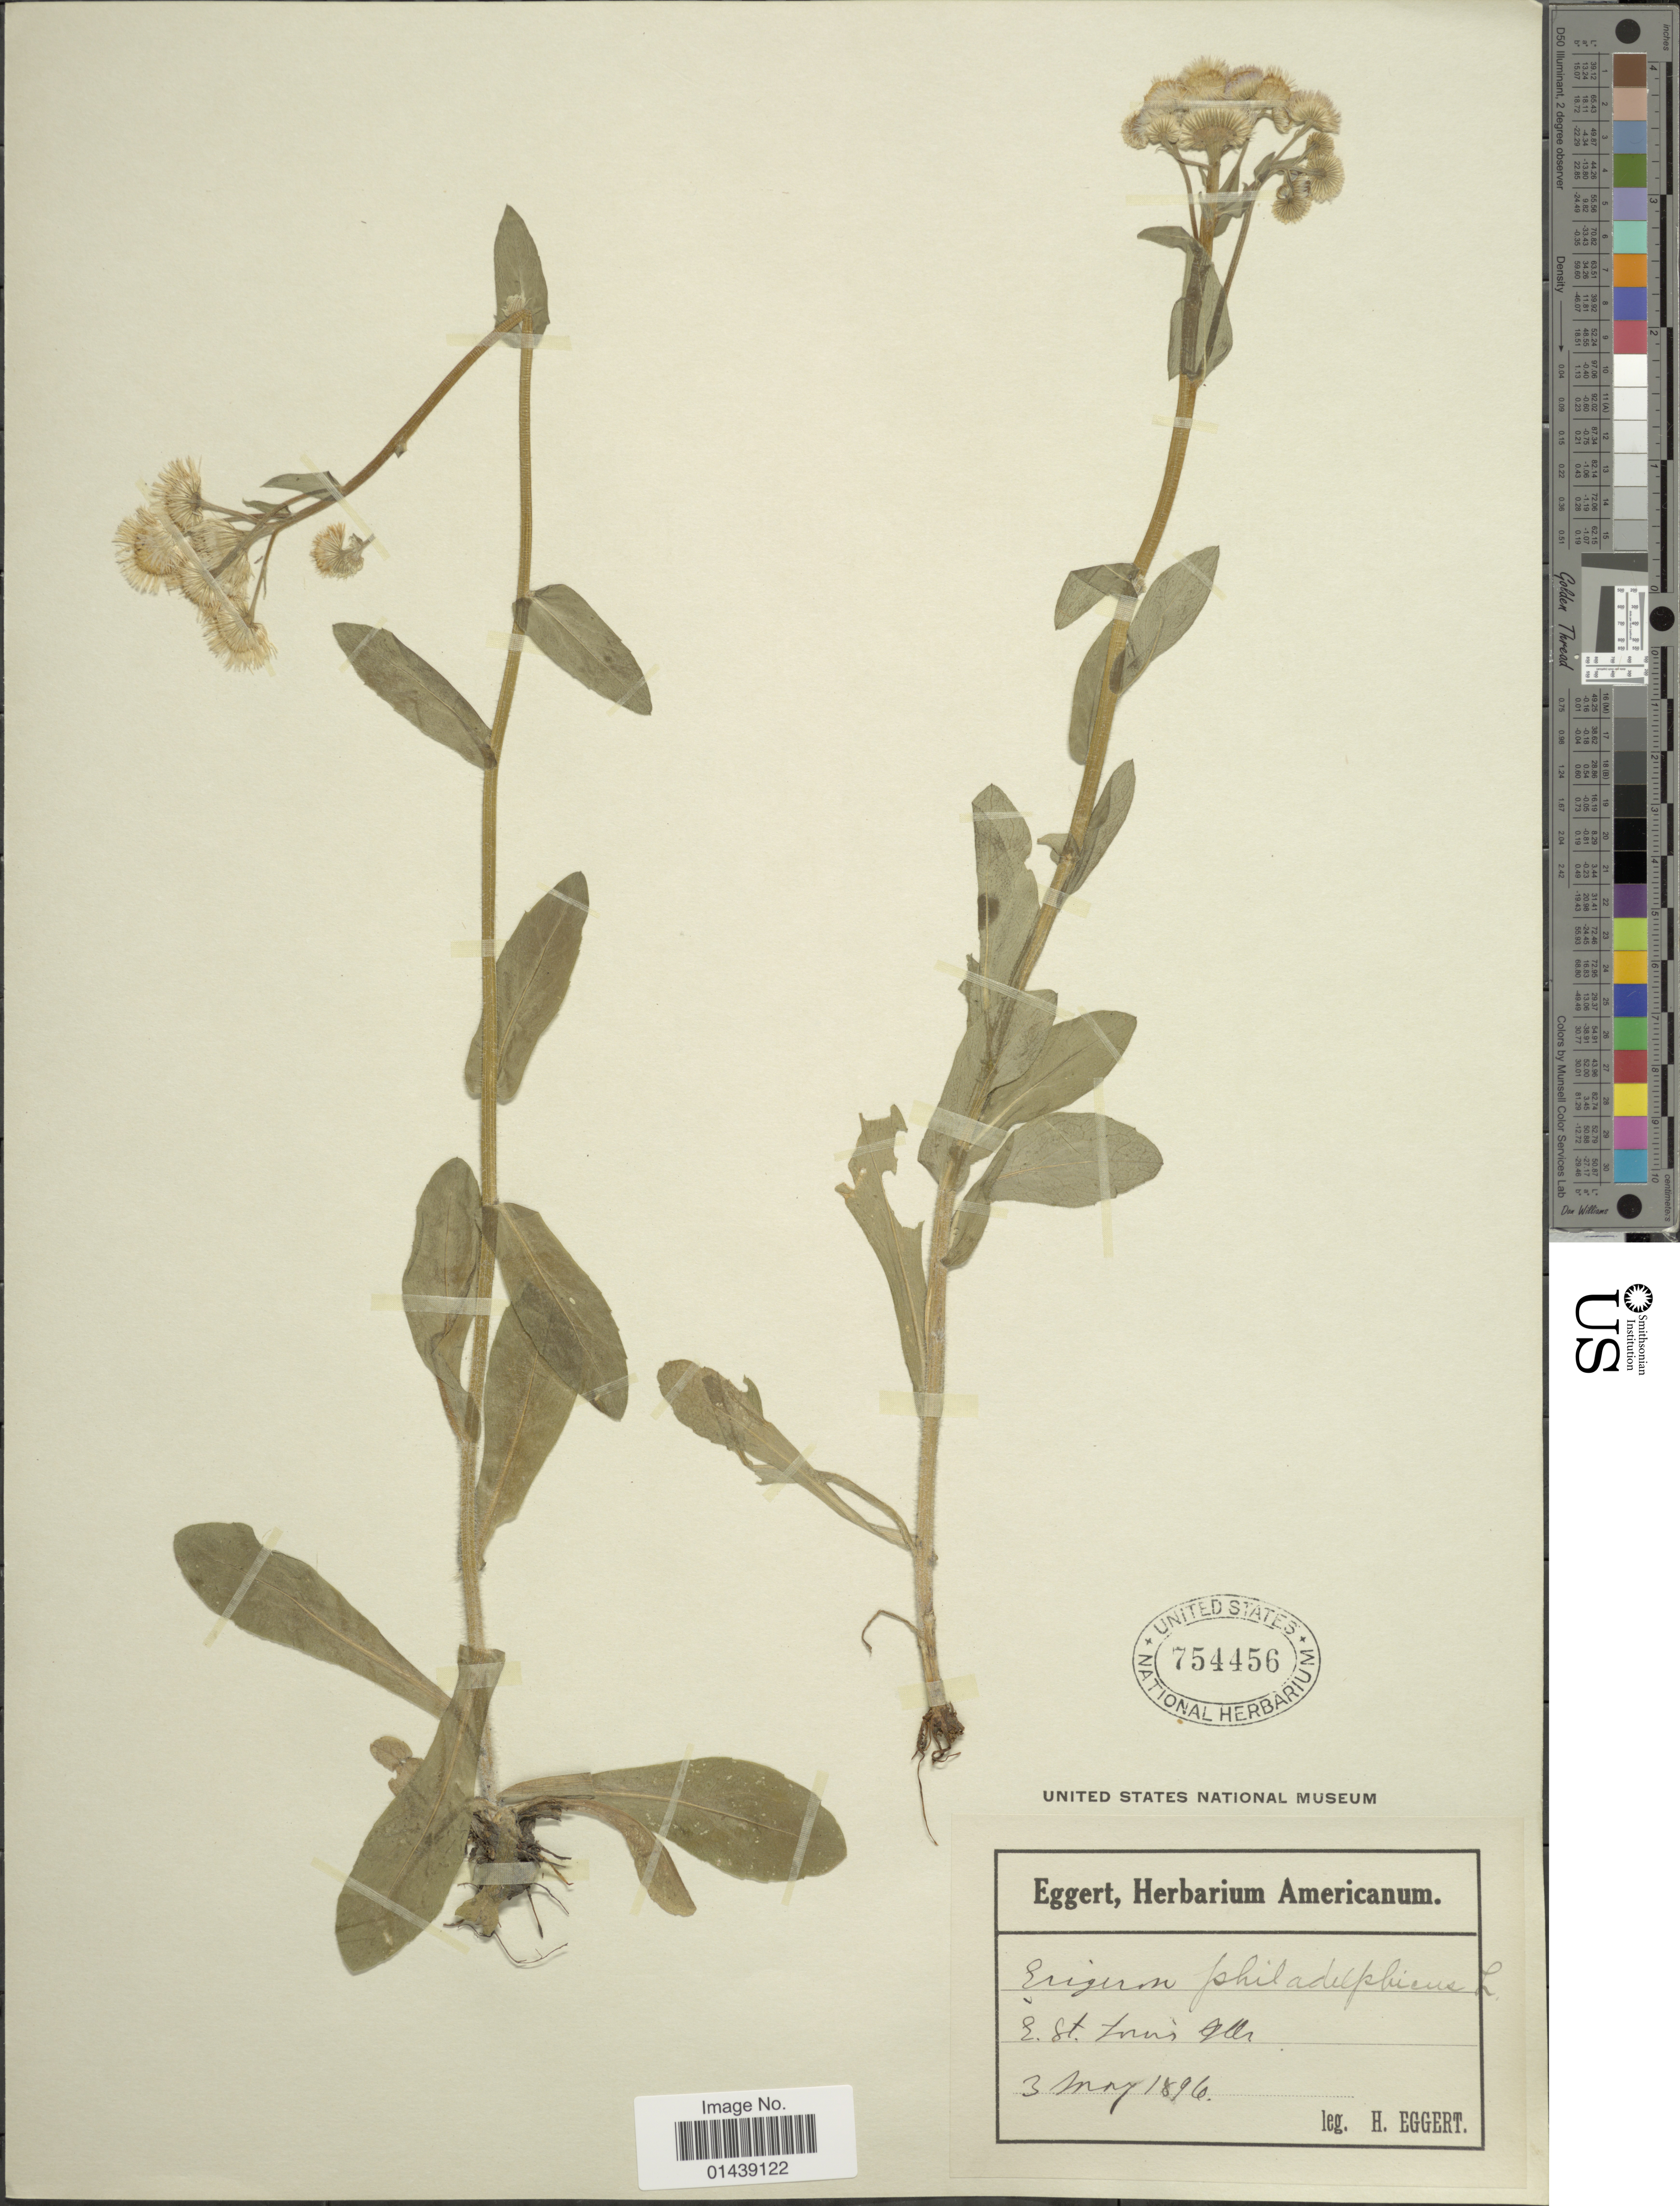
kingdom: Plantae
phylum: Tracheophyta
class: Magnoliopsida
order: Asterales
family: Asteraceae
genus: Erigeron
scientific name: Erigeron philadelphicus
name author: L.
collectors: H. Eggert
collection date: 1896-05-03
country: United States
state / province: Illinois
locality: E. St. Louis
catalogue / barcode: US 754456